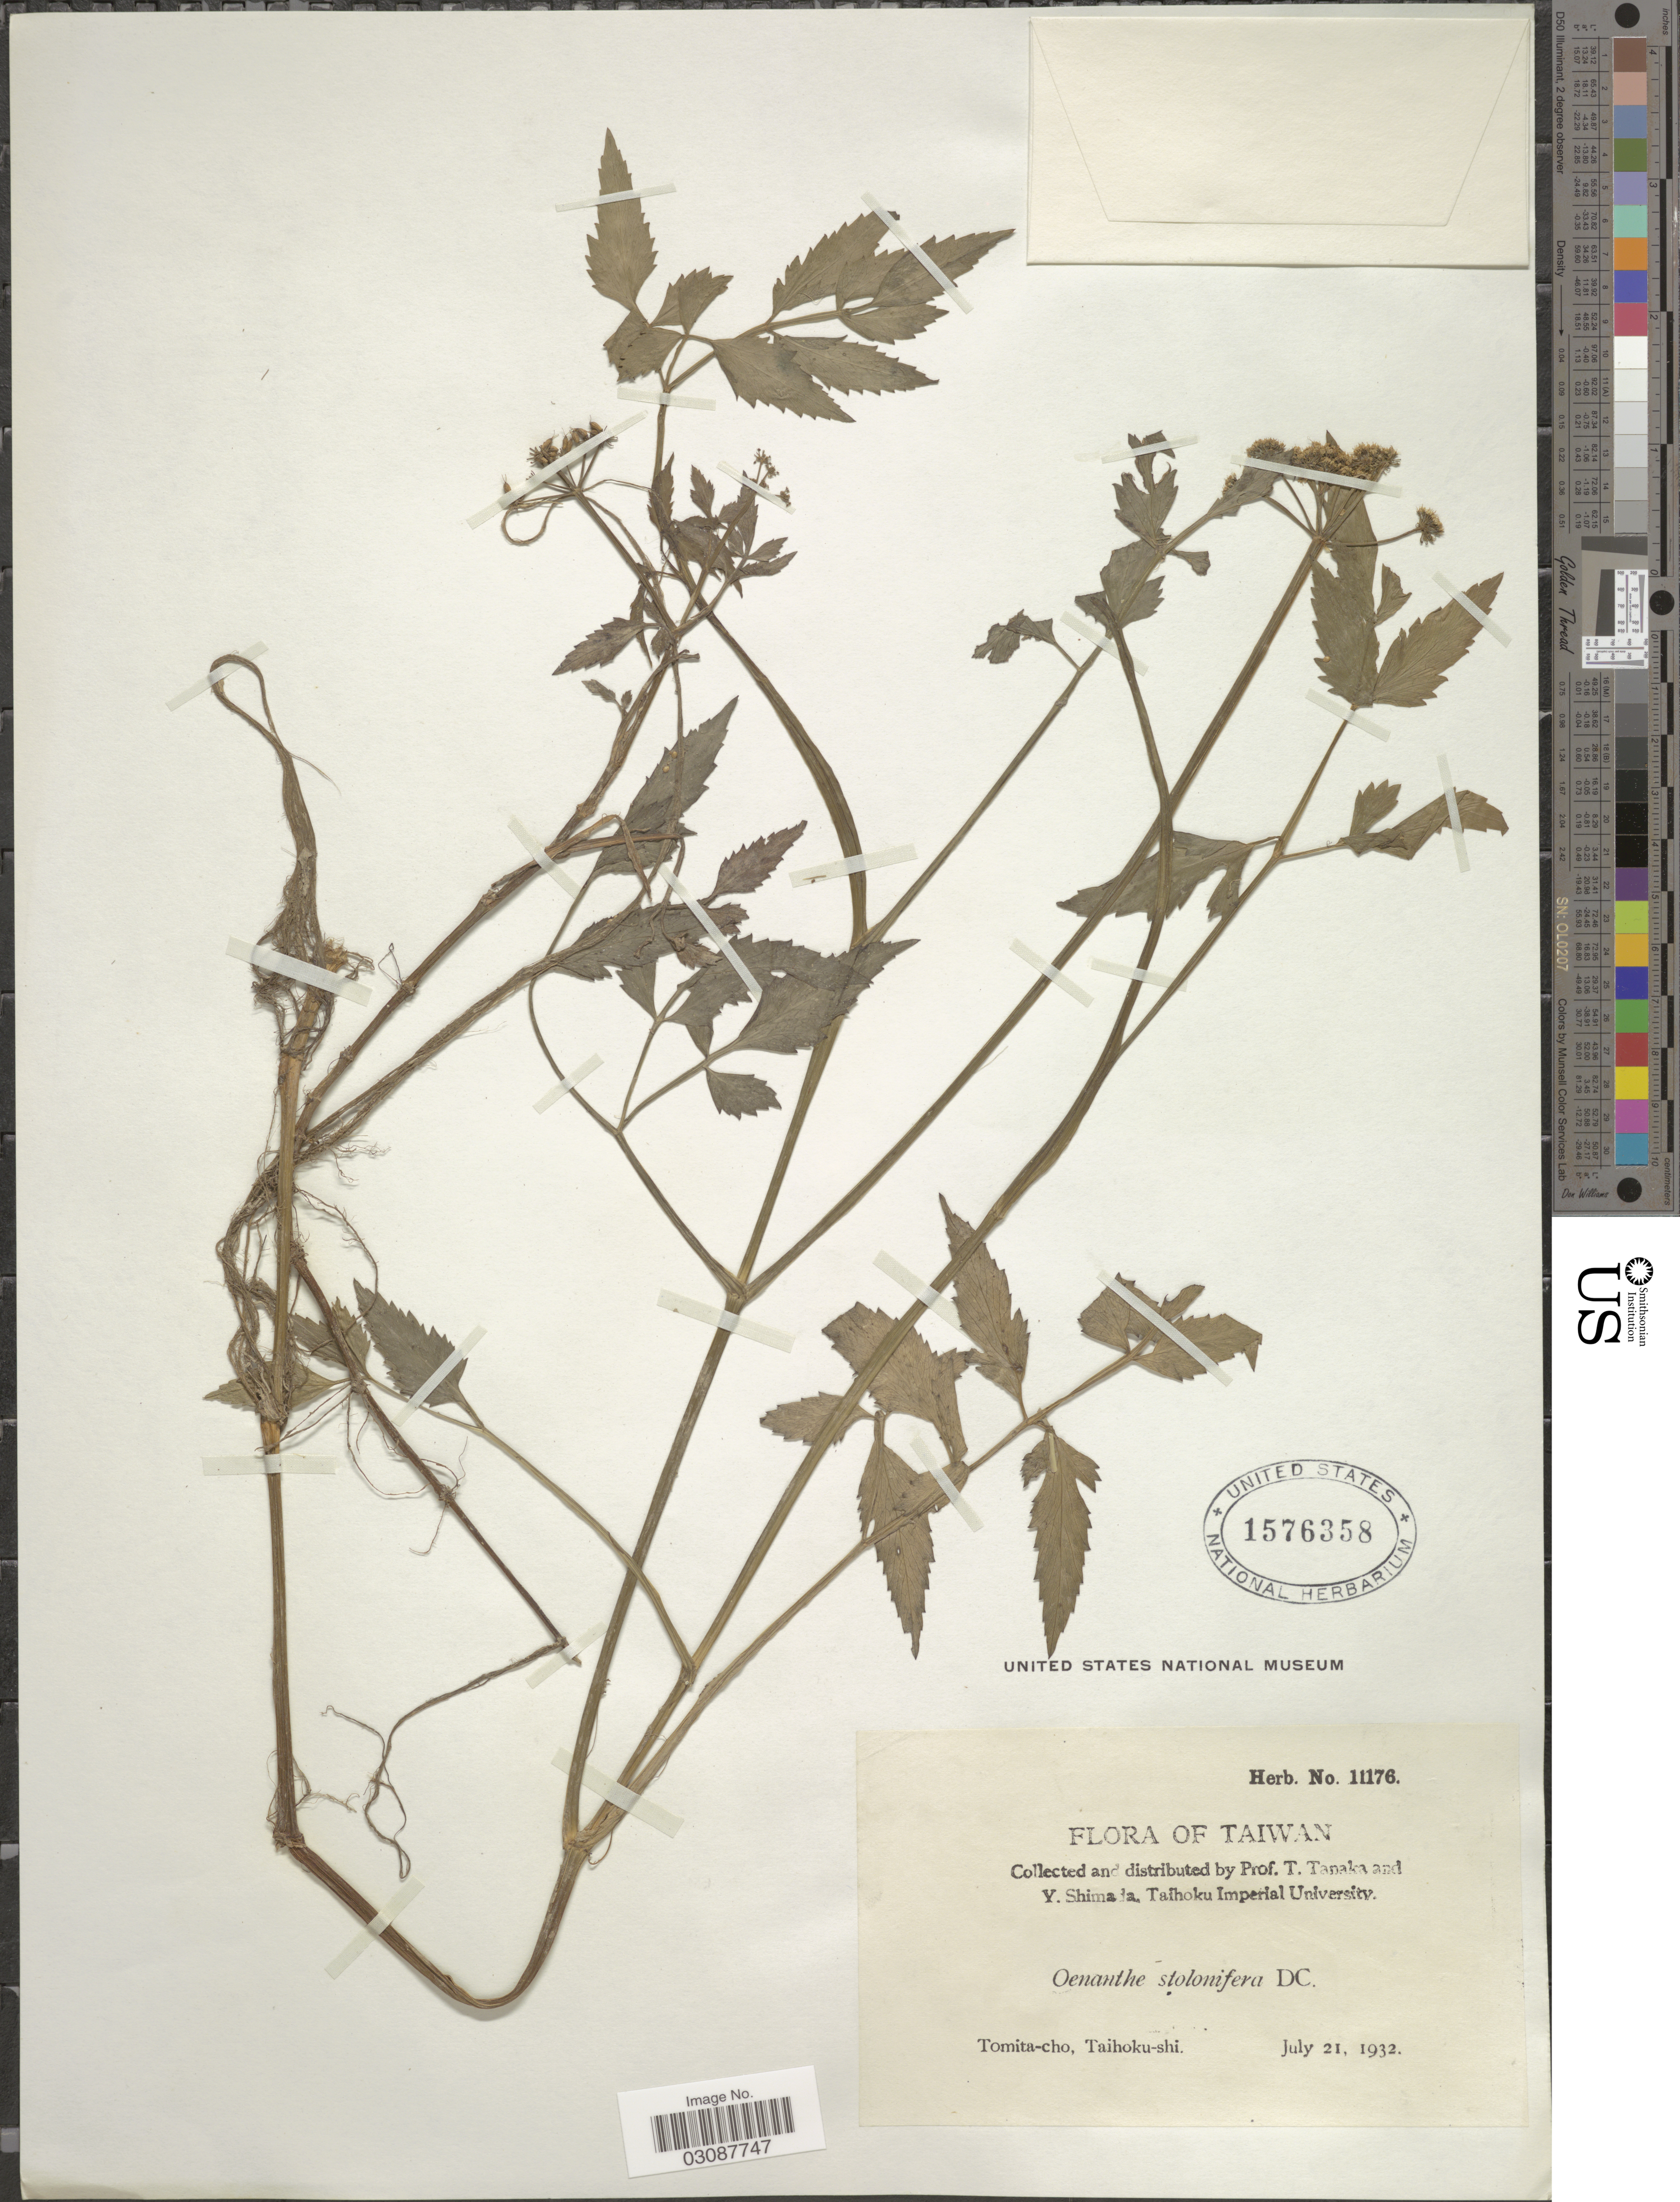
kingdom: Plantae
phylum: Tracheophyta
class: Magnoliopsida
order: Apiales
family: Apiaceae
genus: Oenanthe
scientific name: Oenanthe stolonifera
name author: Wall. ex DC.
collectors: T. Tanaka & Y. Shimada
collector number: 11176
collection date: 1932-07-21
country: Taiwan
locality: Tomita-cho, Taihoku-shi.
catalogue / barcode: US 1576358